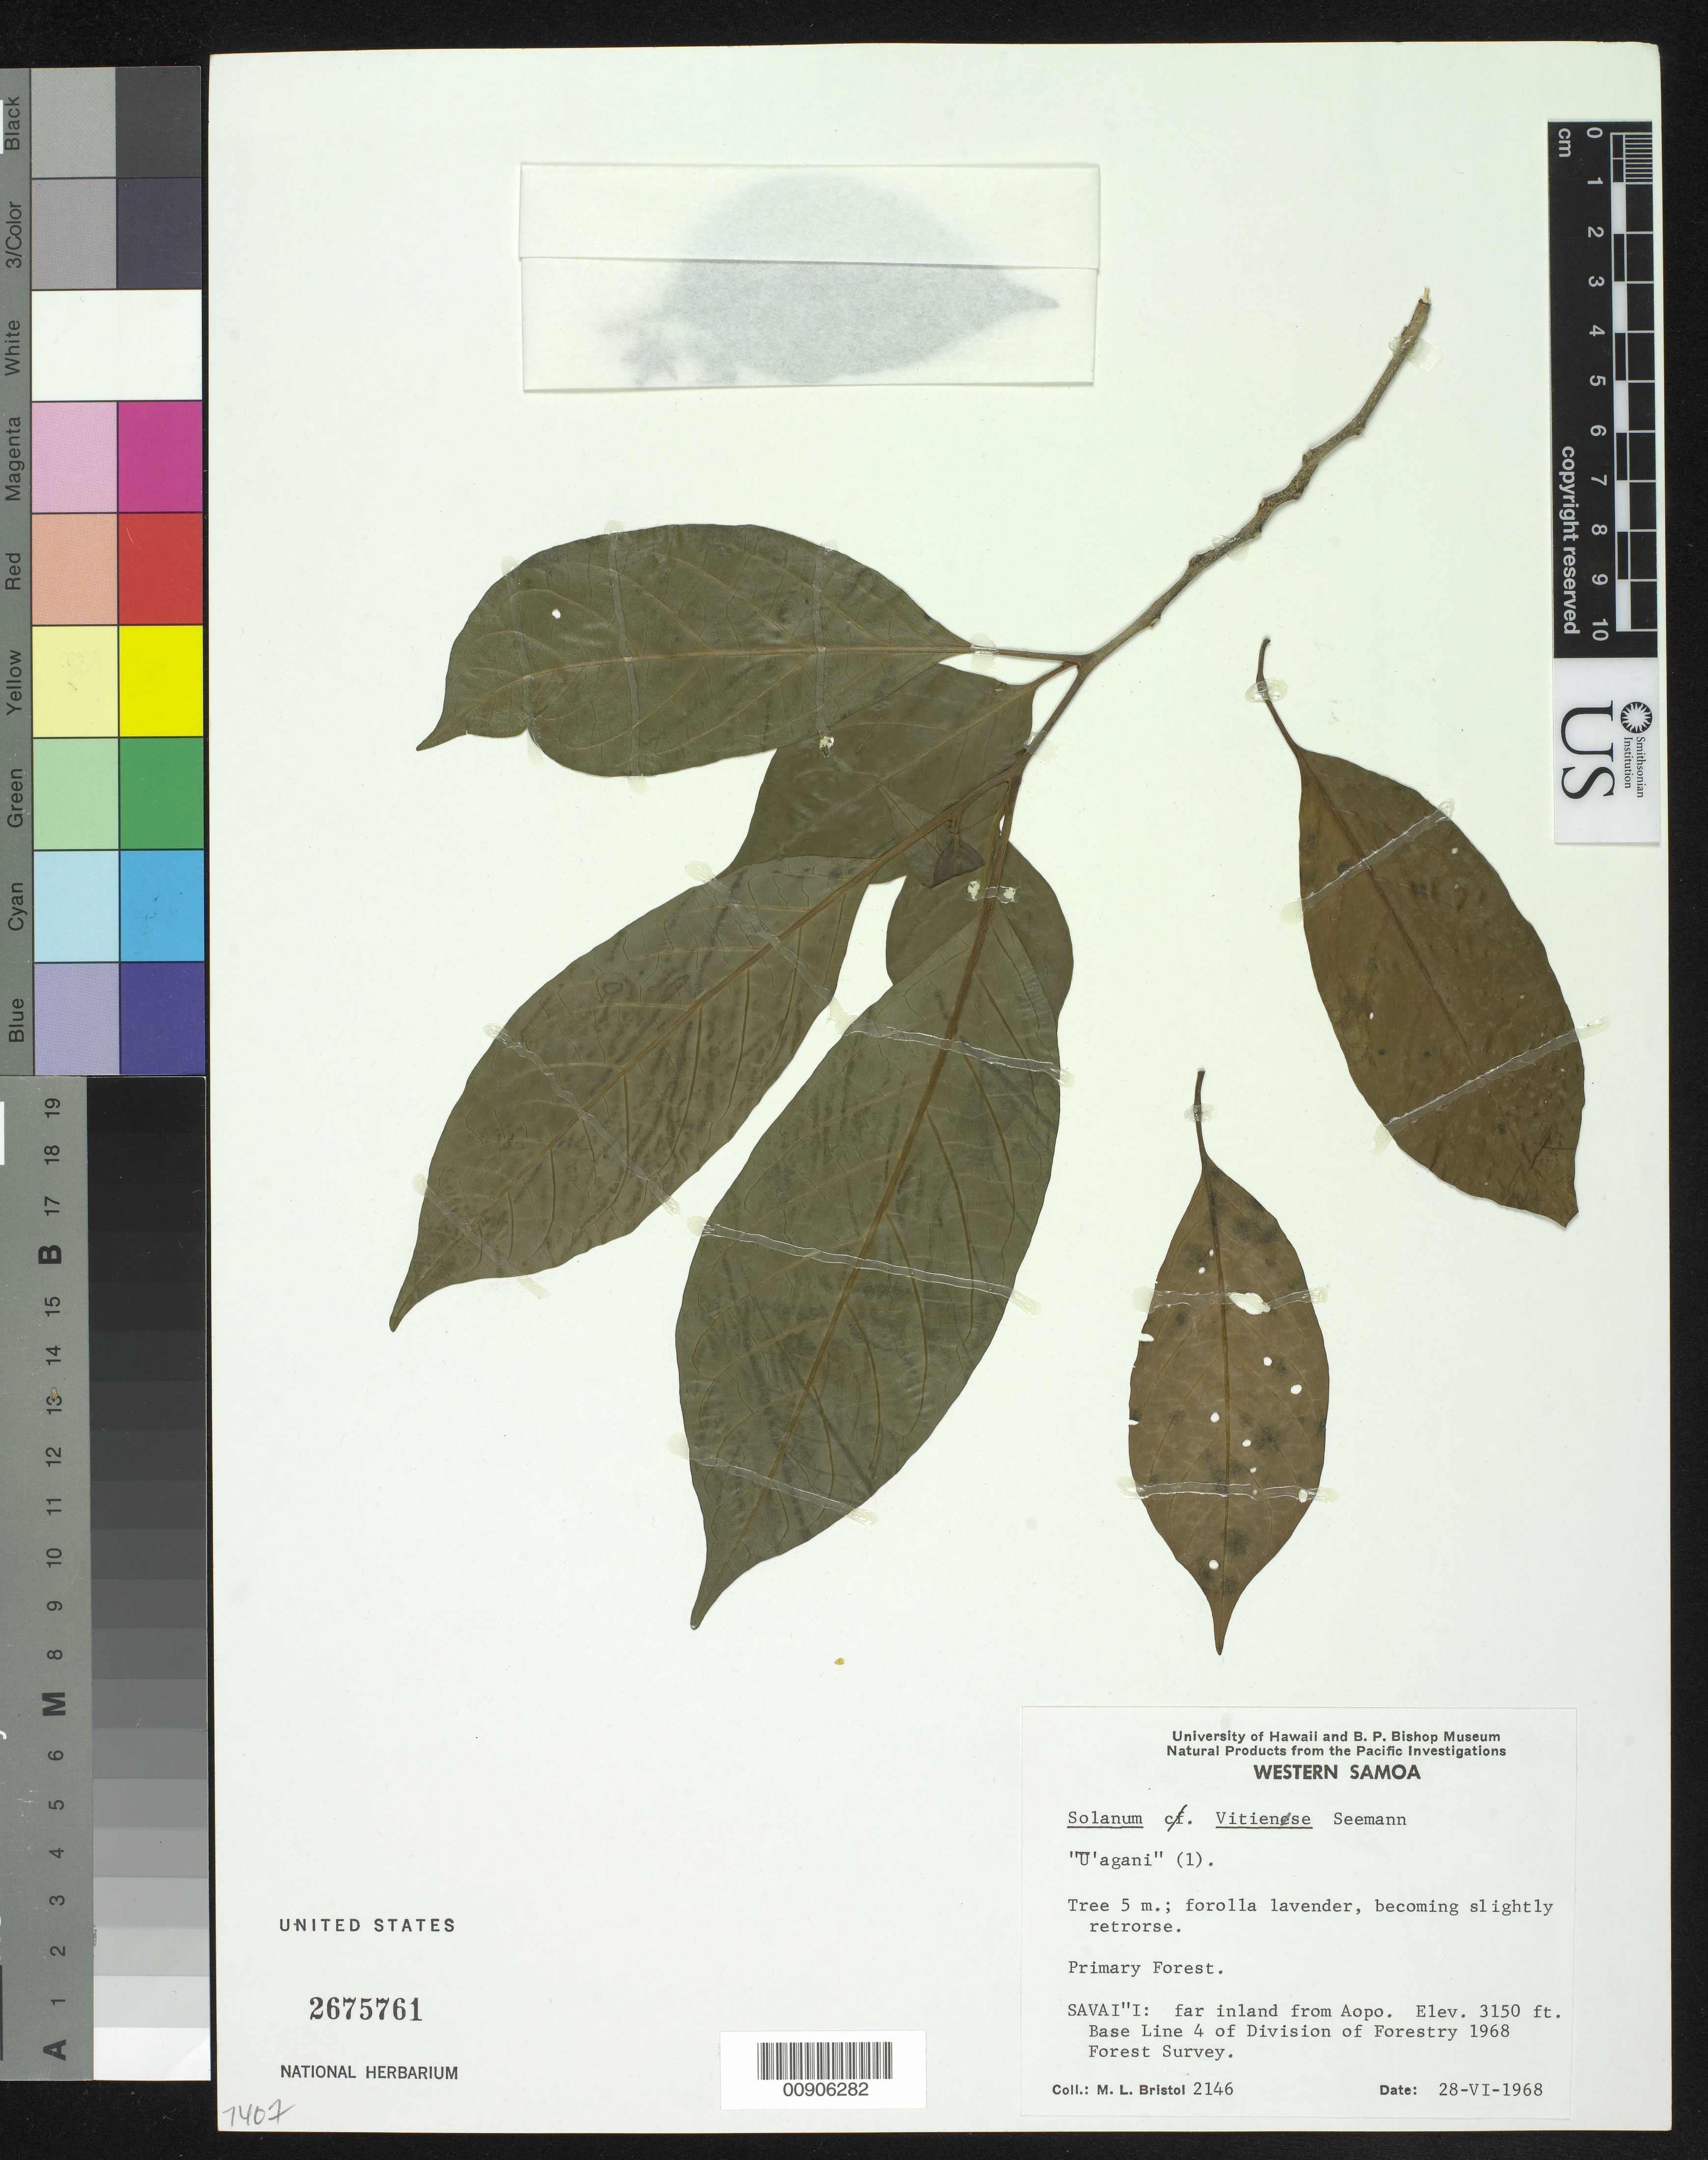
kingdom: Plantae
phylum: Tracheophyta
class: Magnoliopsida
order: Solanales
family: Solanaceae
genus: Solanum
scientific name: Solanum viride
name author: R. Br.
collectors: M. L. Bristol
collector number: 2146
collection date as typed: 28 Jun 1968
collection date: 1968-06-28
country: Samoa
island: Savai'i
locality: Far inland from Aopo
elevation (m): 960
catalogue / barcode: US 2675761